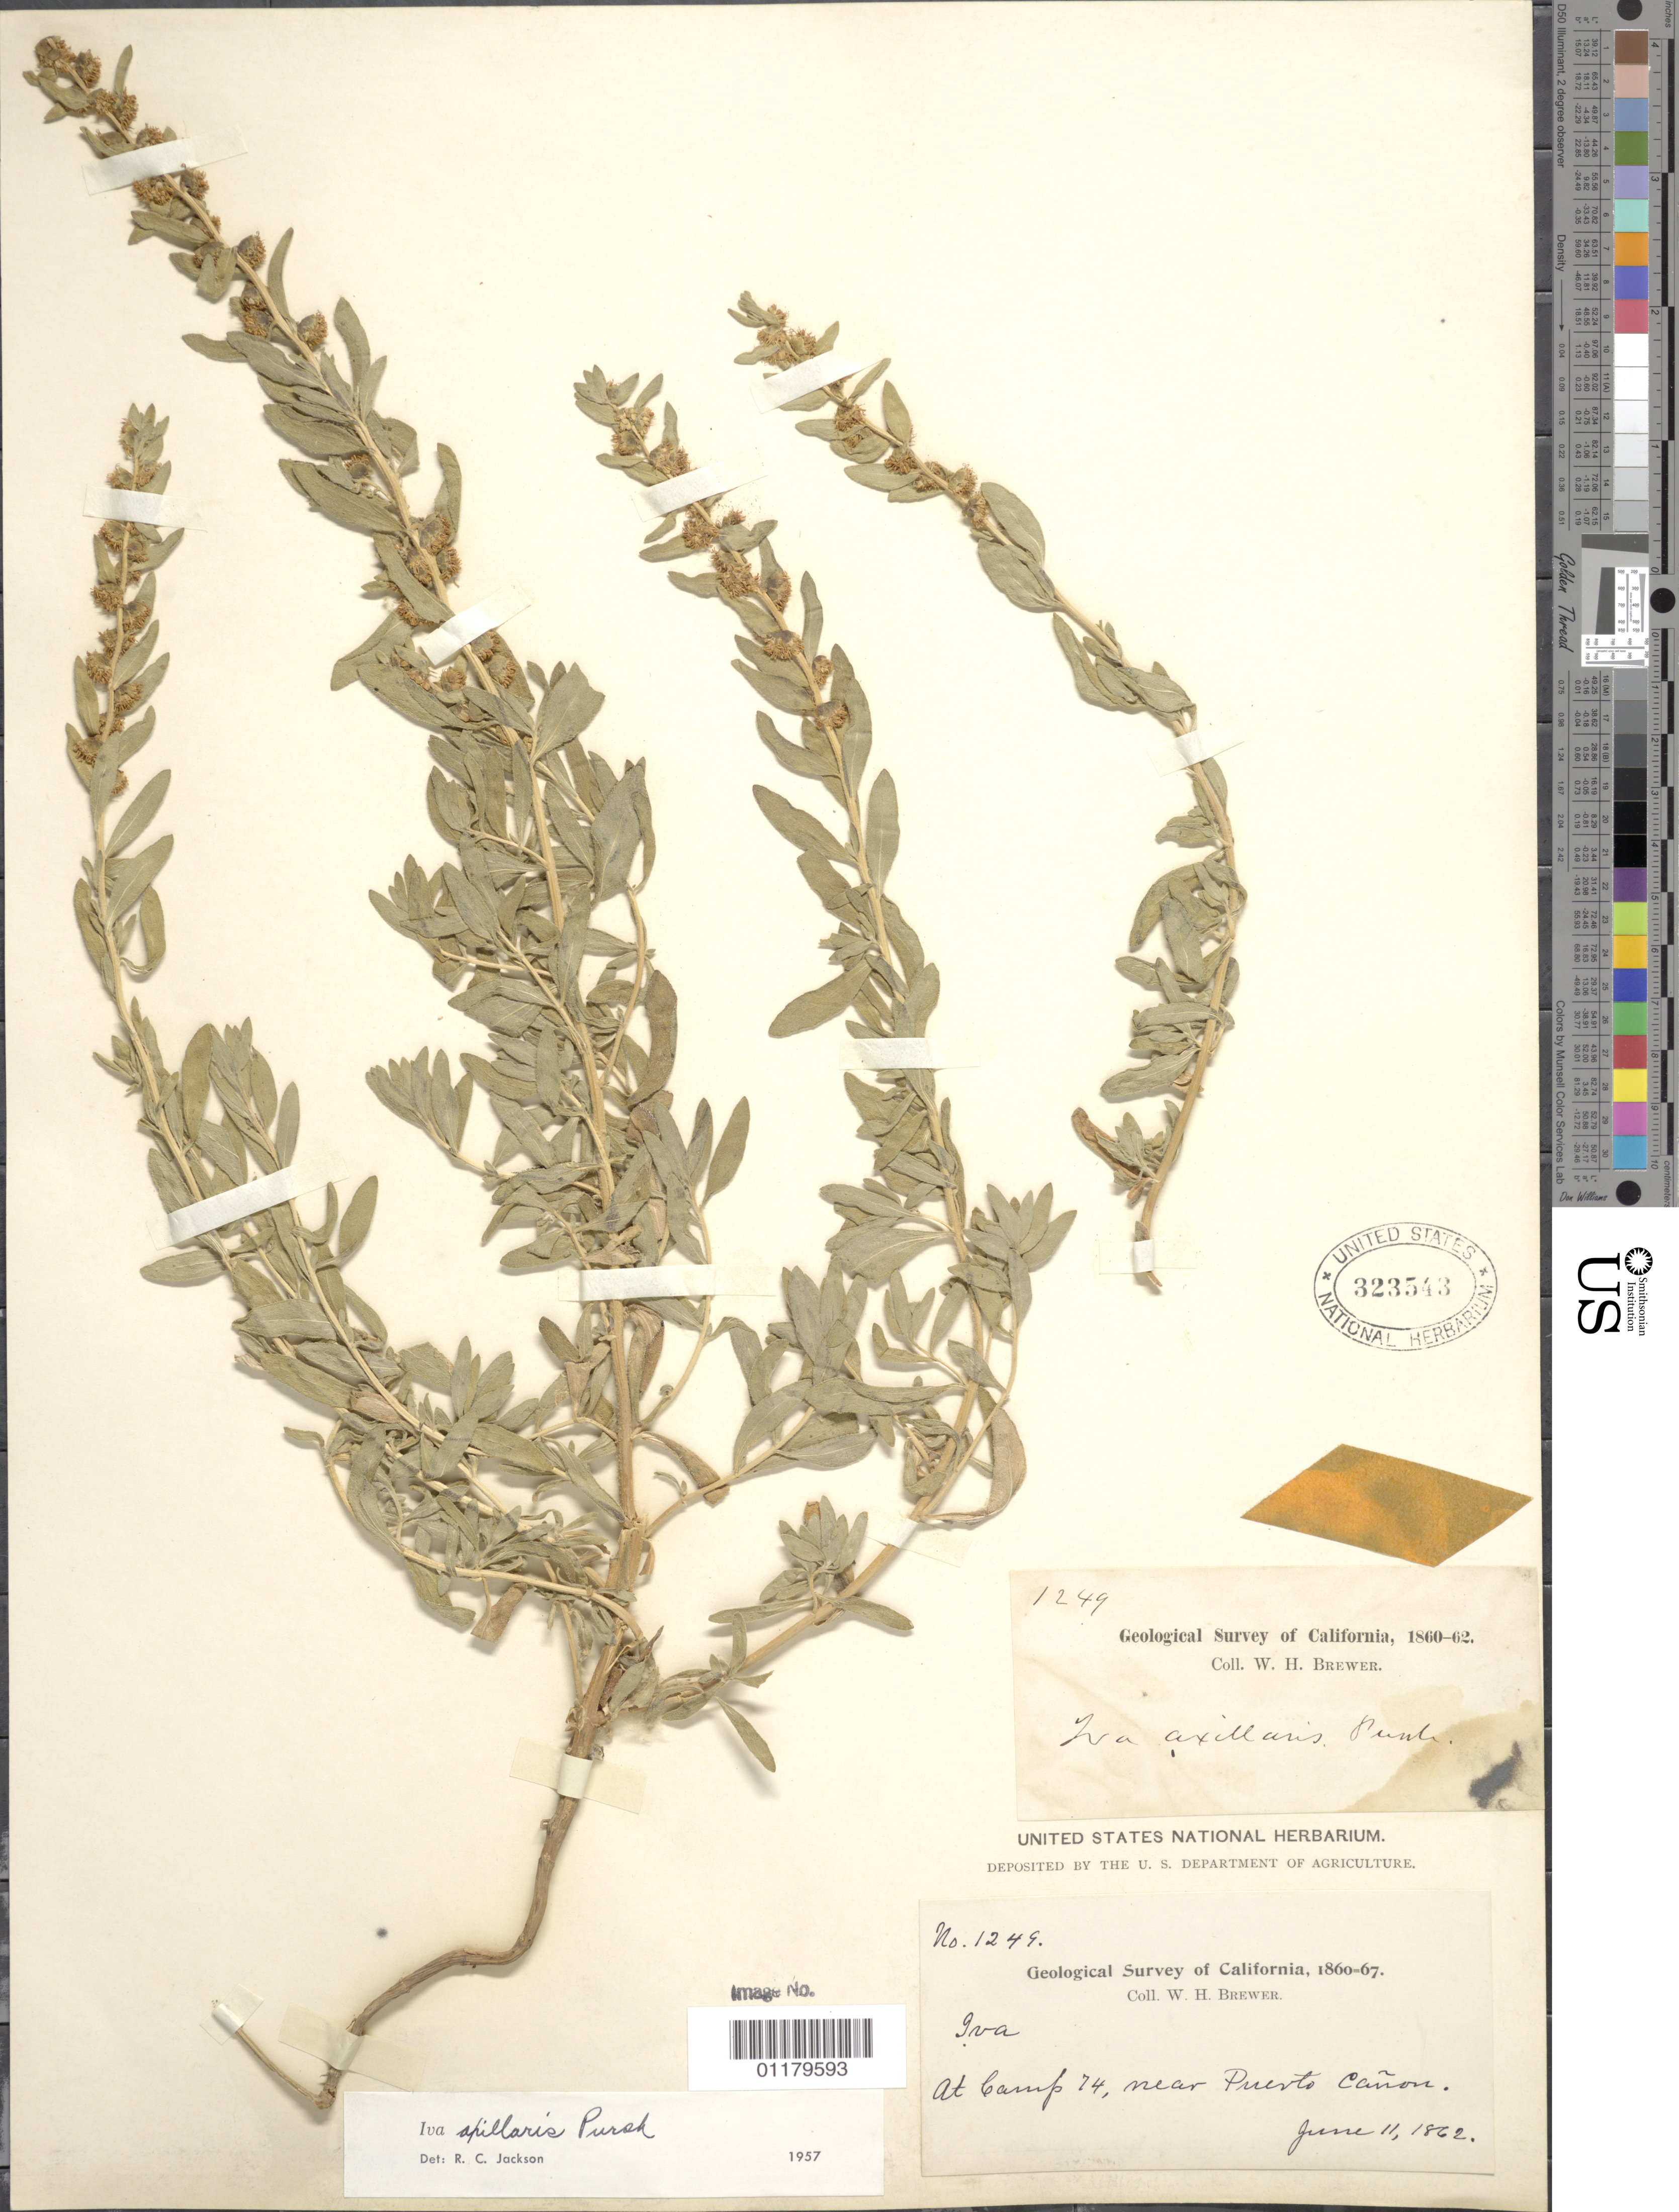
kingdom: Plantae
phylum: Tracheophyta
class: Magnoliopsida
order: Asterales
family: Asteraceae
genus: Iva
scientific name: Iva axillaris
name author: Pursh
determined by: Jackson, R. C.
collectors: W. H. Brewer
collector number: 1249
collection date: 1862-06-11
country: United States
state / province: California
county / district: Stanislaus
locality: Camp 74, Puerto Canyon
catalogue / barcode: US 323543